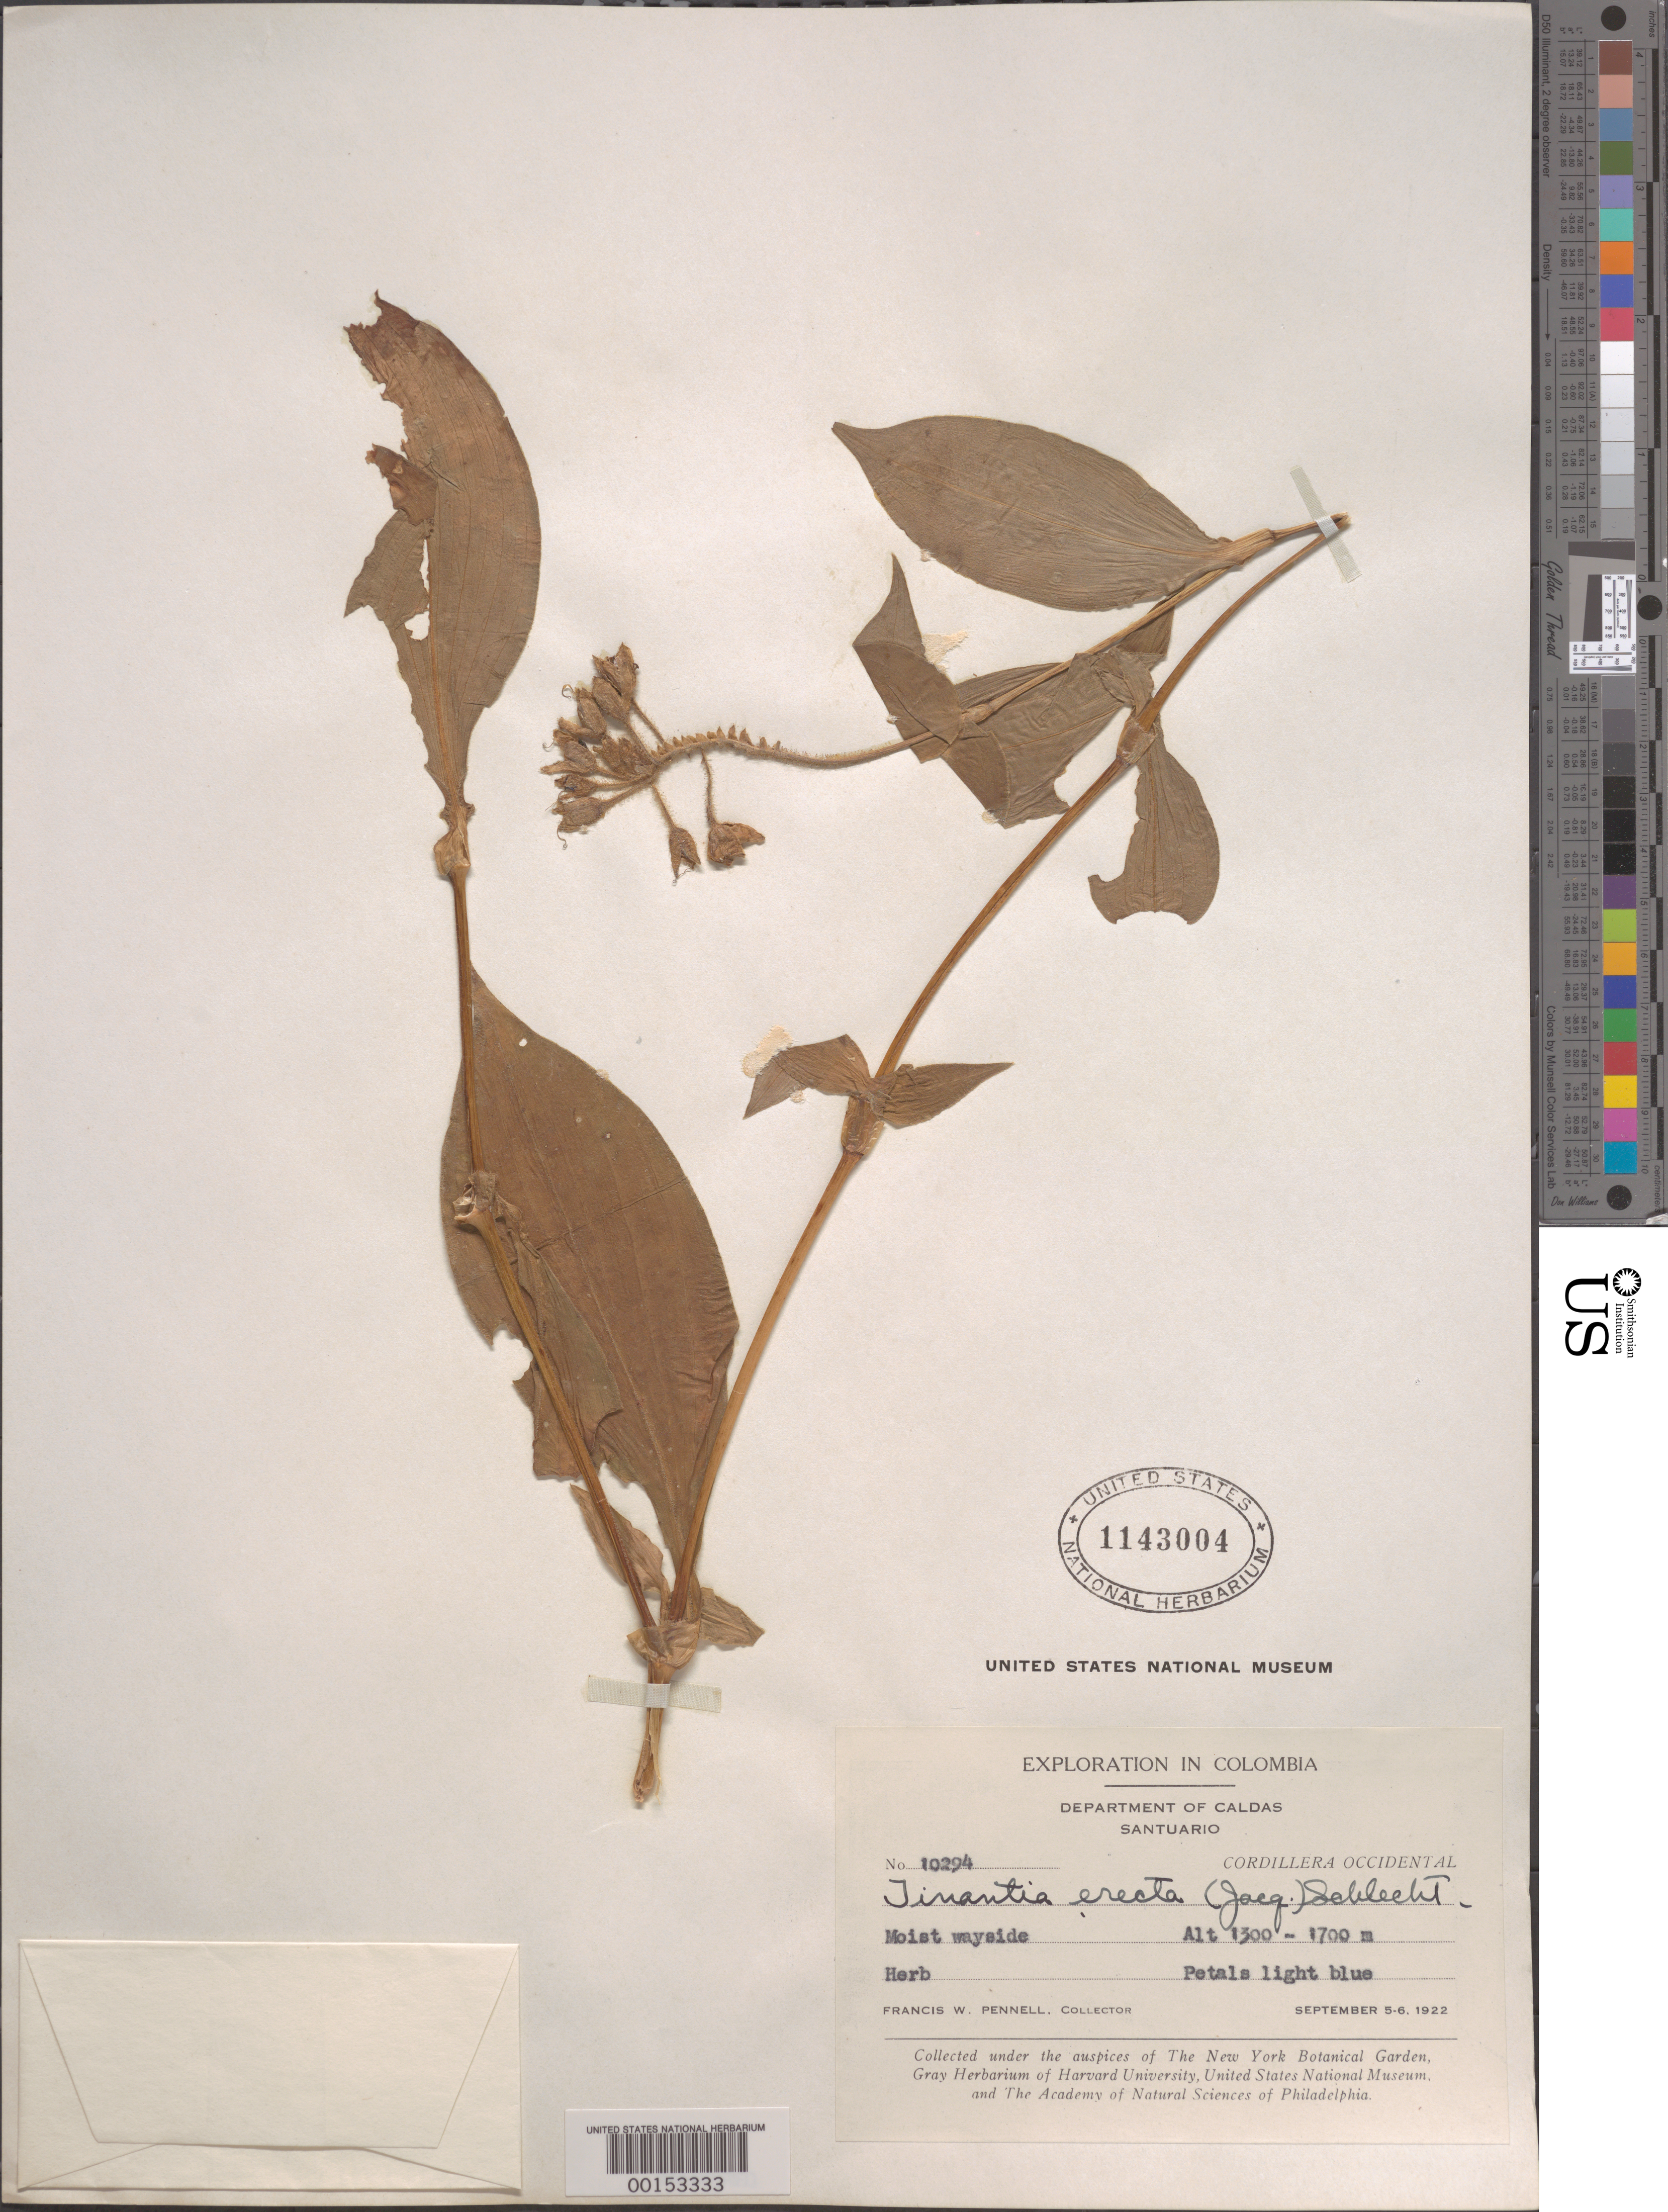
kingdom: Plantae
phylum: Tracheophyta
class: Liliopsida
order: Commelinales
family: Commelinaceae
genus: Tinantia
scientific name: Tinantia erecta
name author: (Jacq.) Fenzl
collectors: F. W. Pennell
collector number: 10294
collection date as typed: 05 Sep 1922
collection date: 1922-09-05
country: Colombia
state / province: Caldas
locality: Santuario, Cordillera Occidental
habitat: Moist wayside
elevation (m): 1300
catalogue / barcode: US 1143004